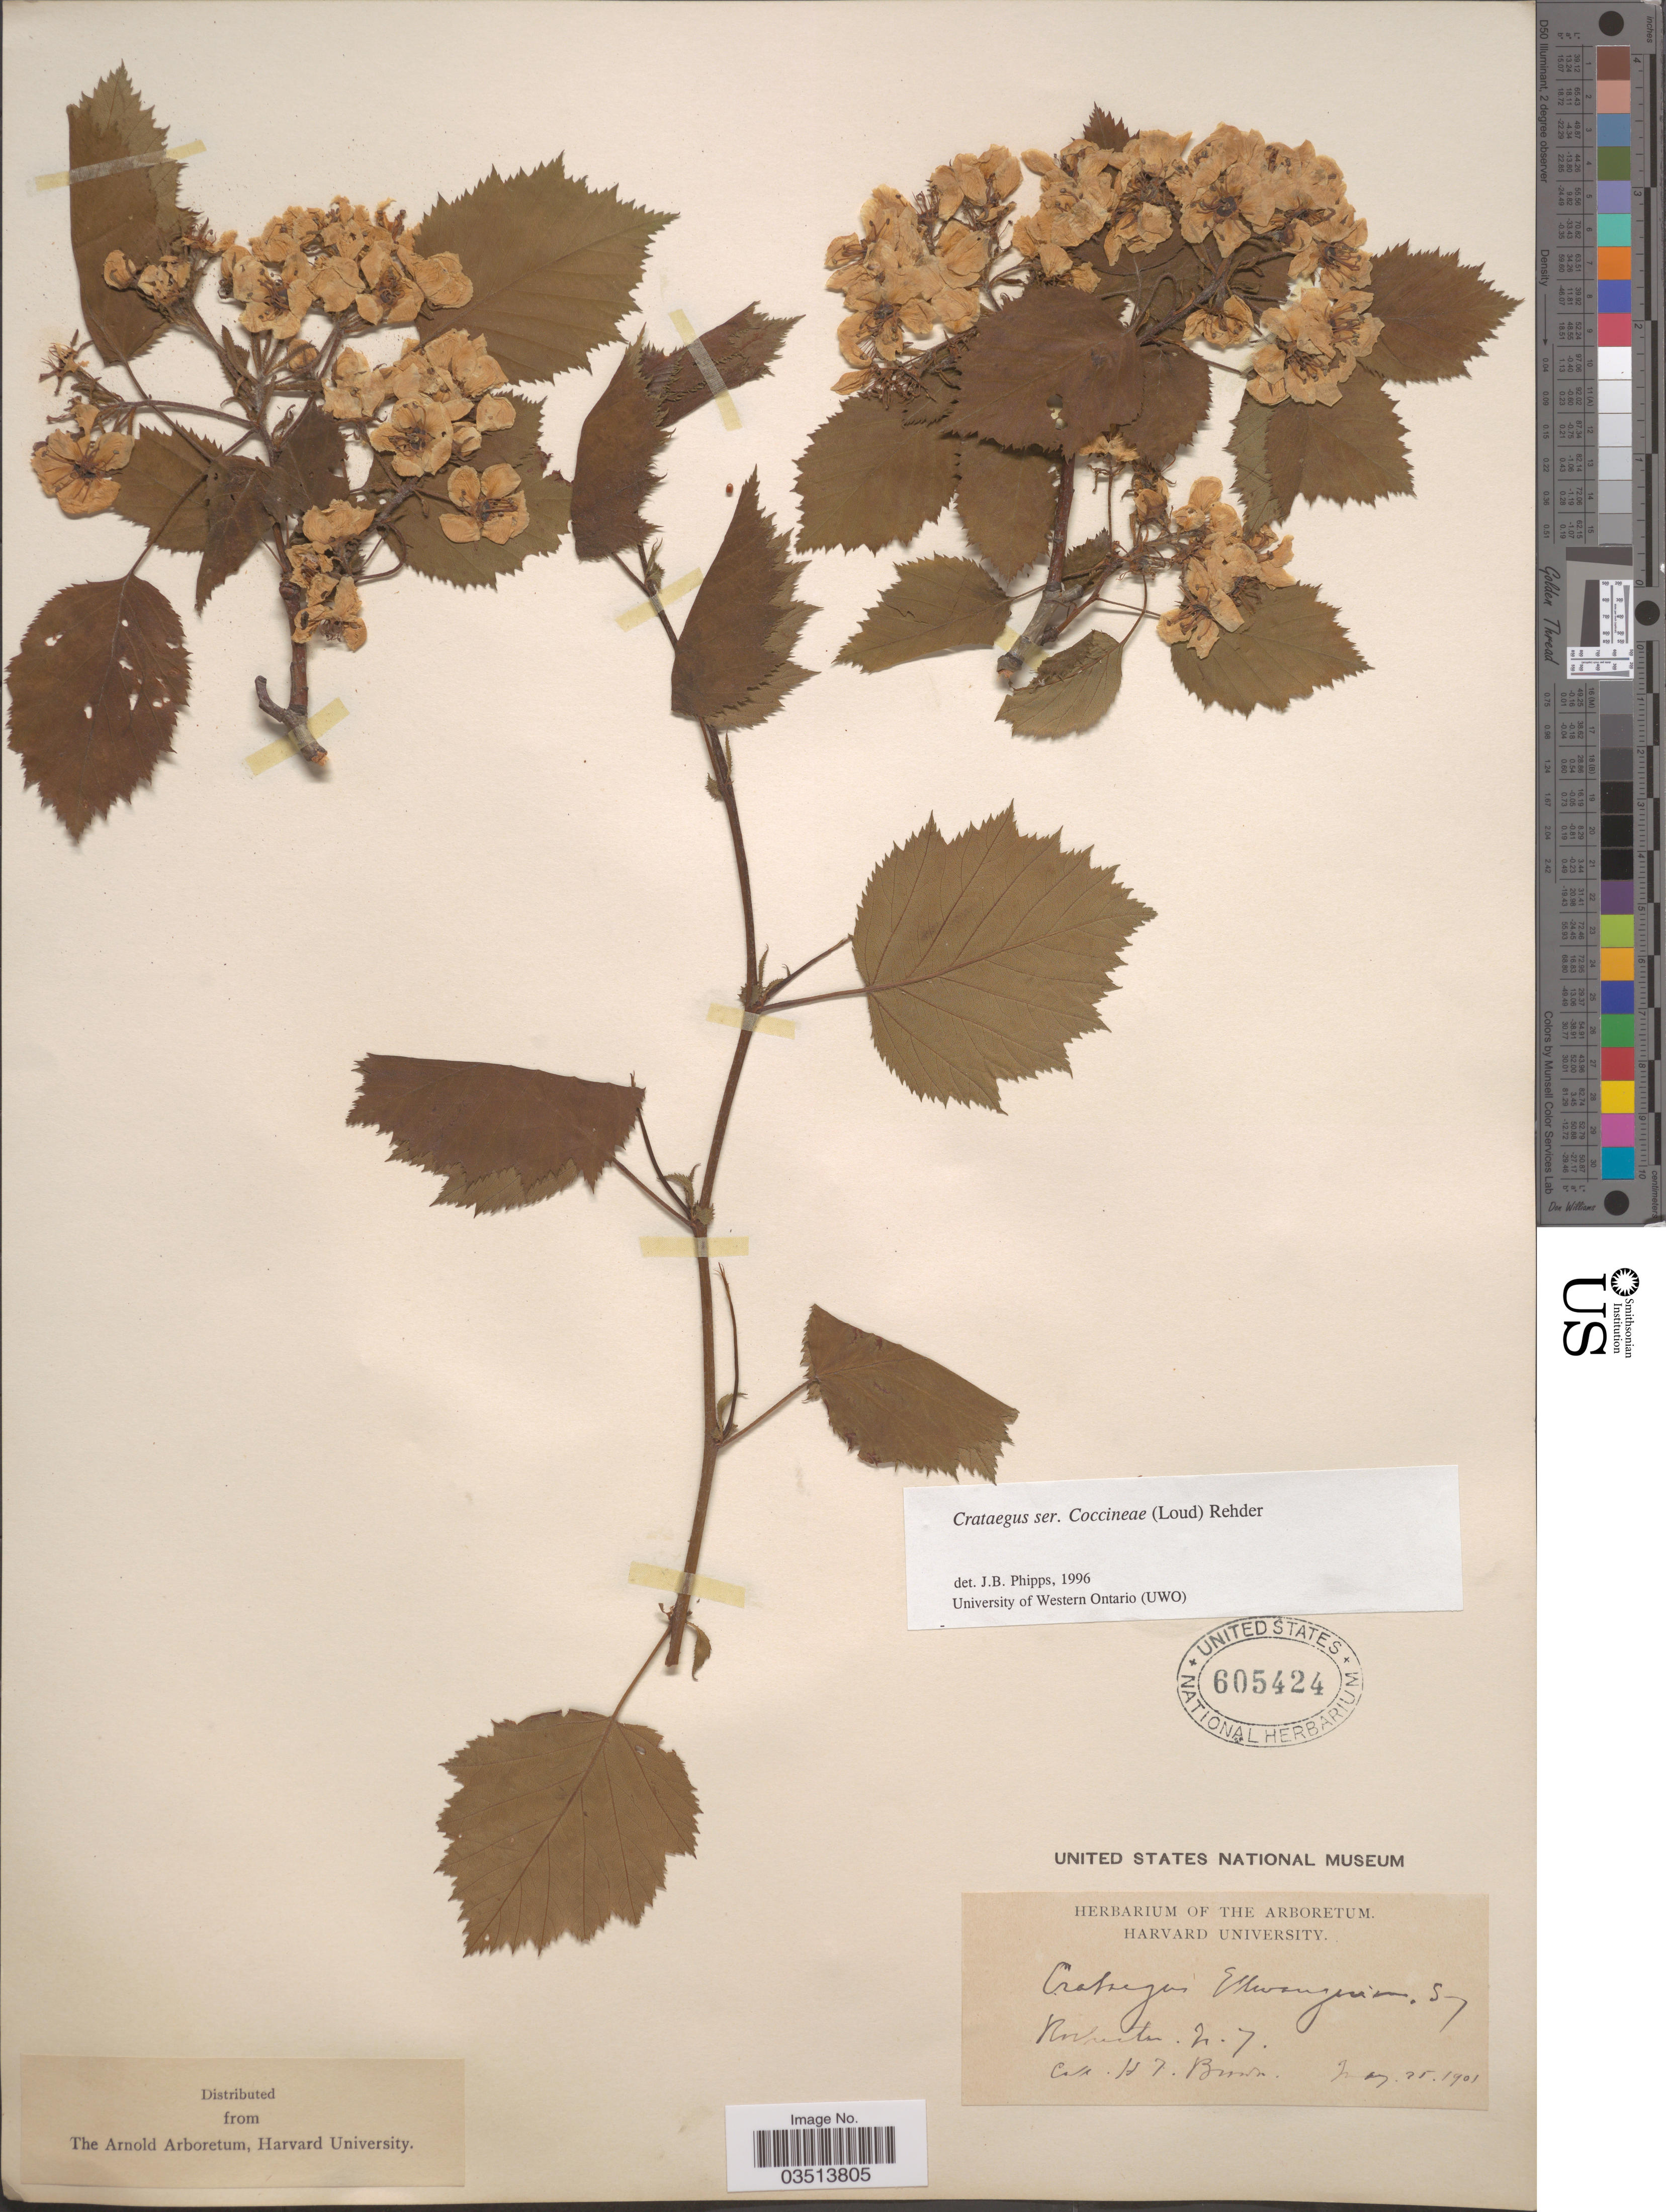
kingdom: Plantae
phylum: Tracheophyta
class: Magnoliopsida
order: Rosales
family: Rosaceae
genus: Crataegus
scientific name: Crataegus coccinea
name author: Ashe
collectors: H. T. Brown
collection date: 1901-05-25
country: United States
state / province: New York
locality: Rochester.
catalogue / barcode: US 605424